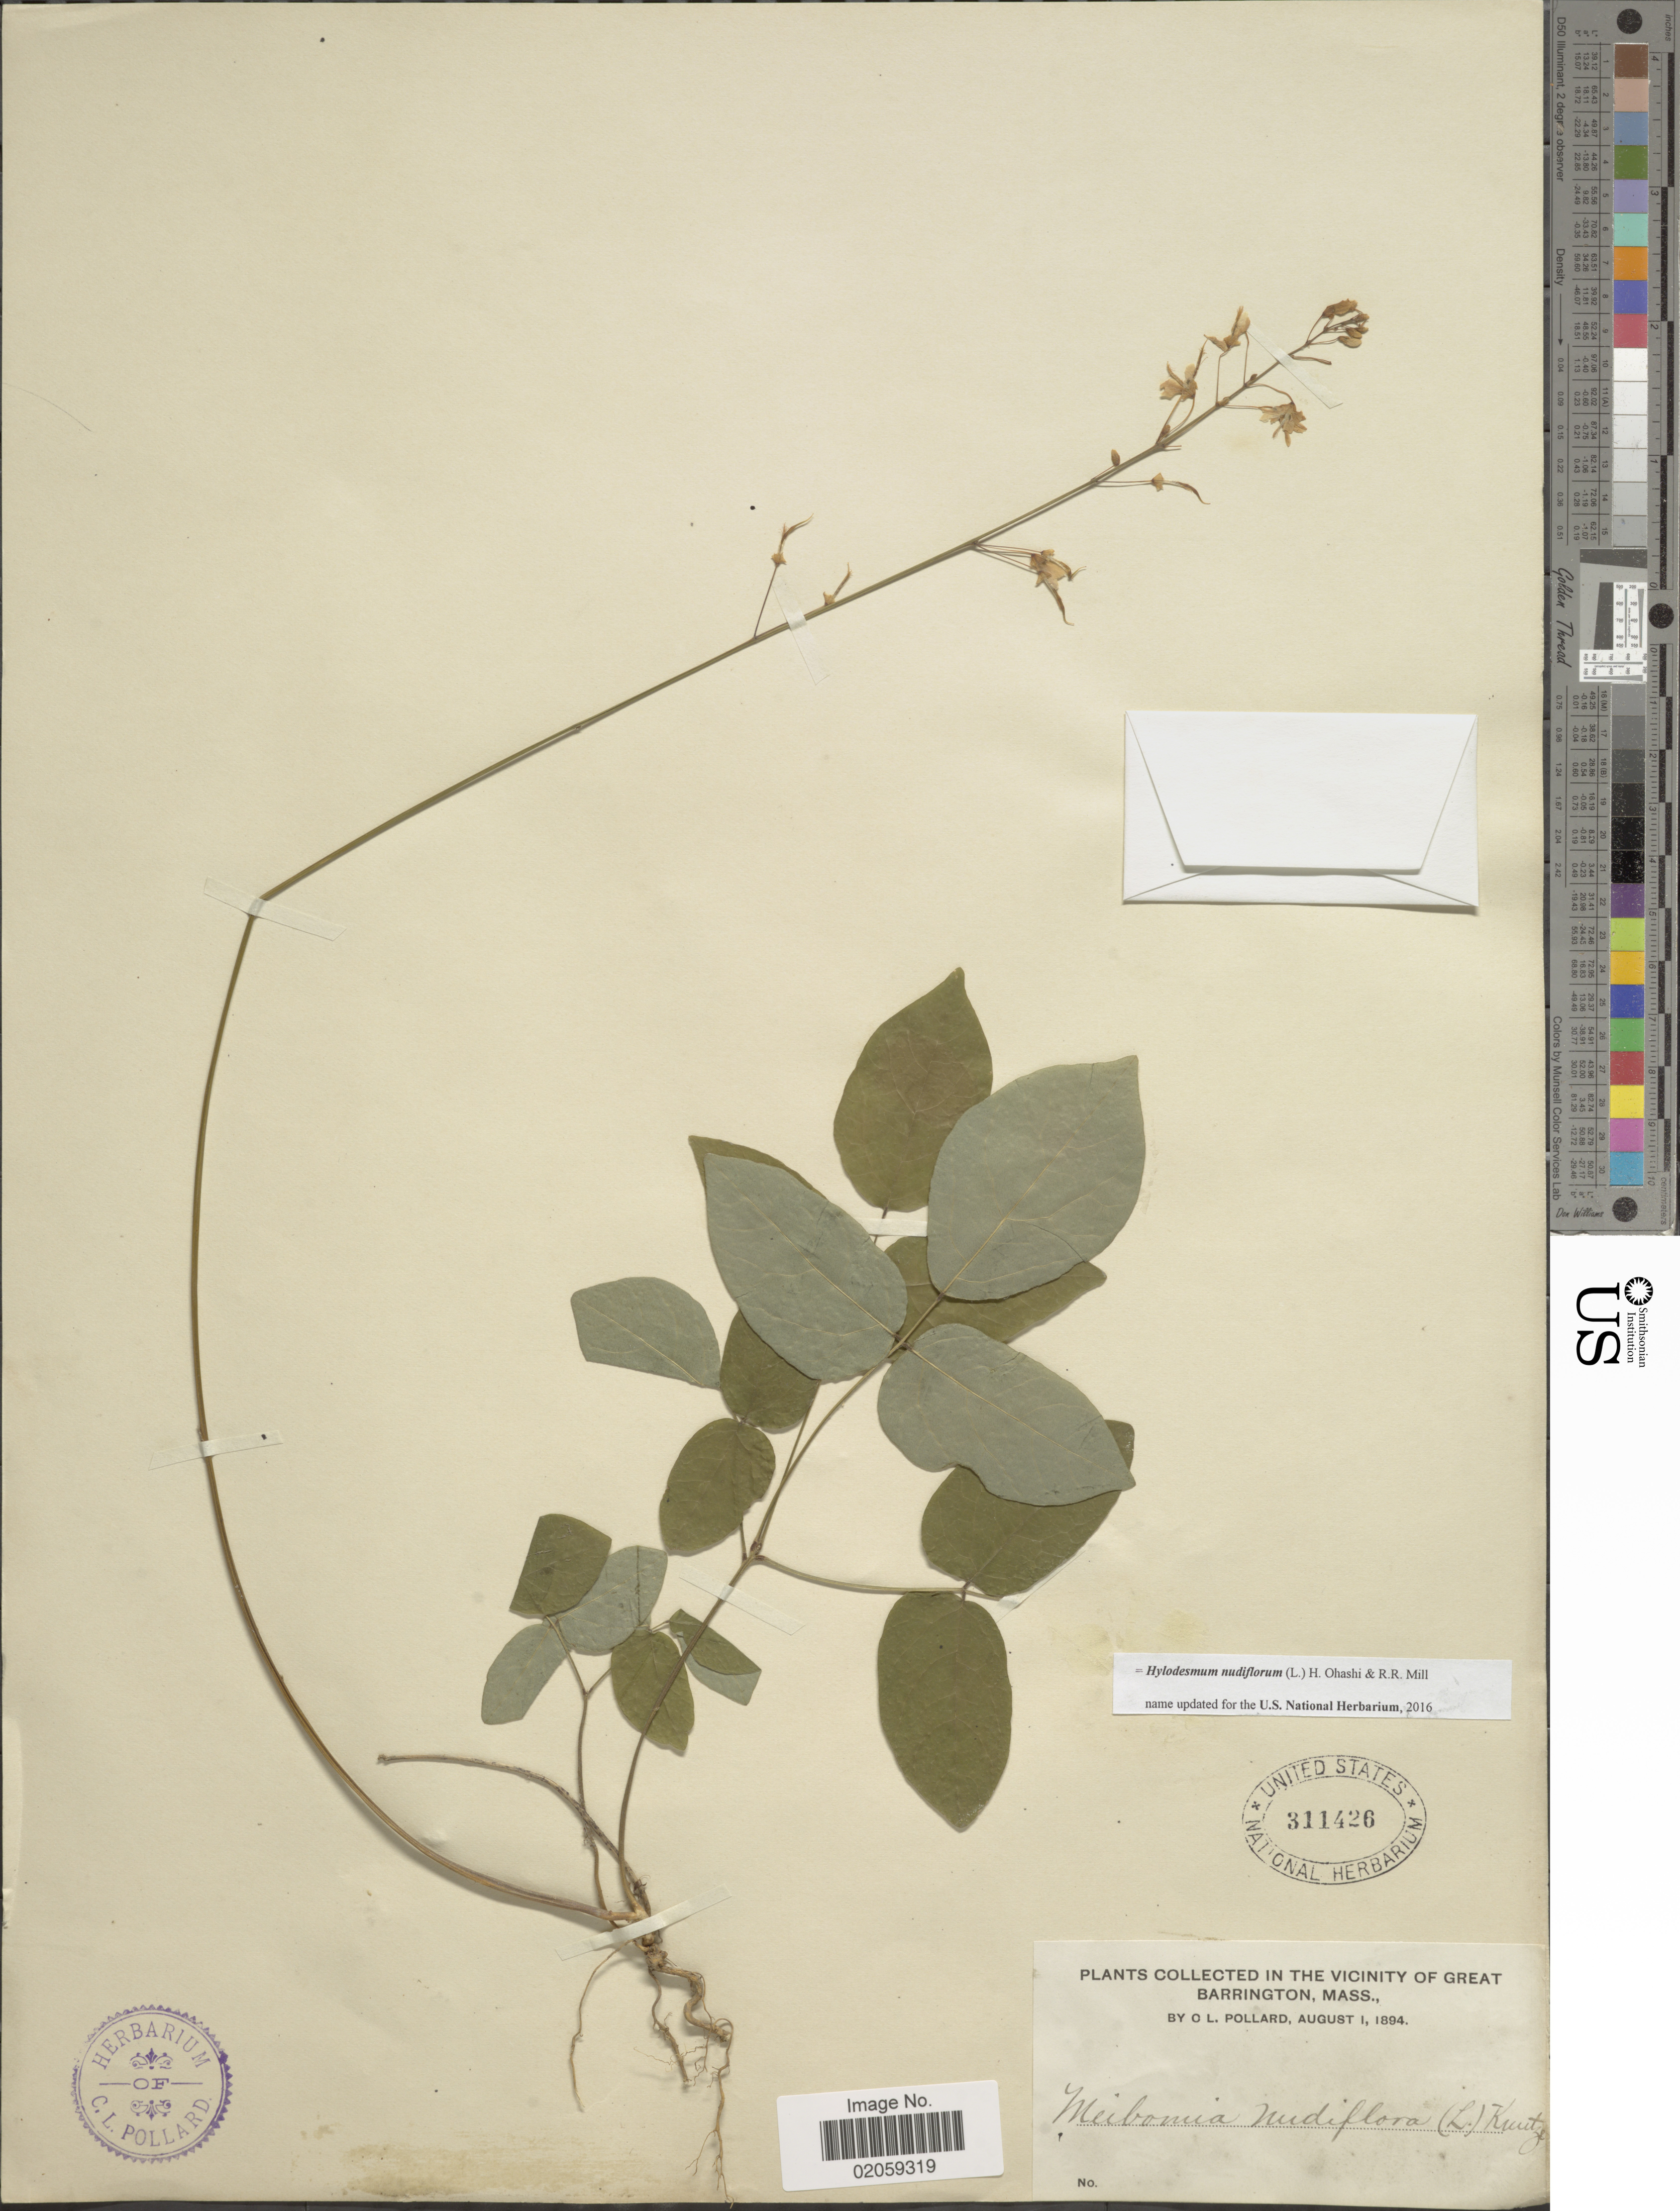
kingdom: Plantae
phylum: Tracheophyta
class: Magnoliopsida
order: Fabales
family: Fabaceae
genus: Hylodesmum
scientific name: Hylodesmum nudiflorum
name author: (L.) H. Ohashi & R.R. Mill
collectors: O. L. Pollard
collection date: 1894-08-01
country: United States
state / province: Massachusetts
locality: Vicinity of Great Barrington, Mass.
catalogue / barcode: US 311426